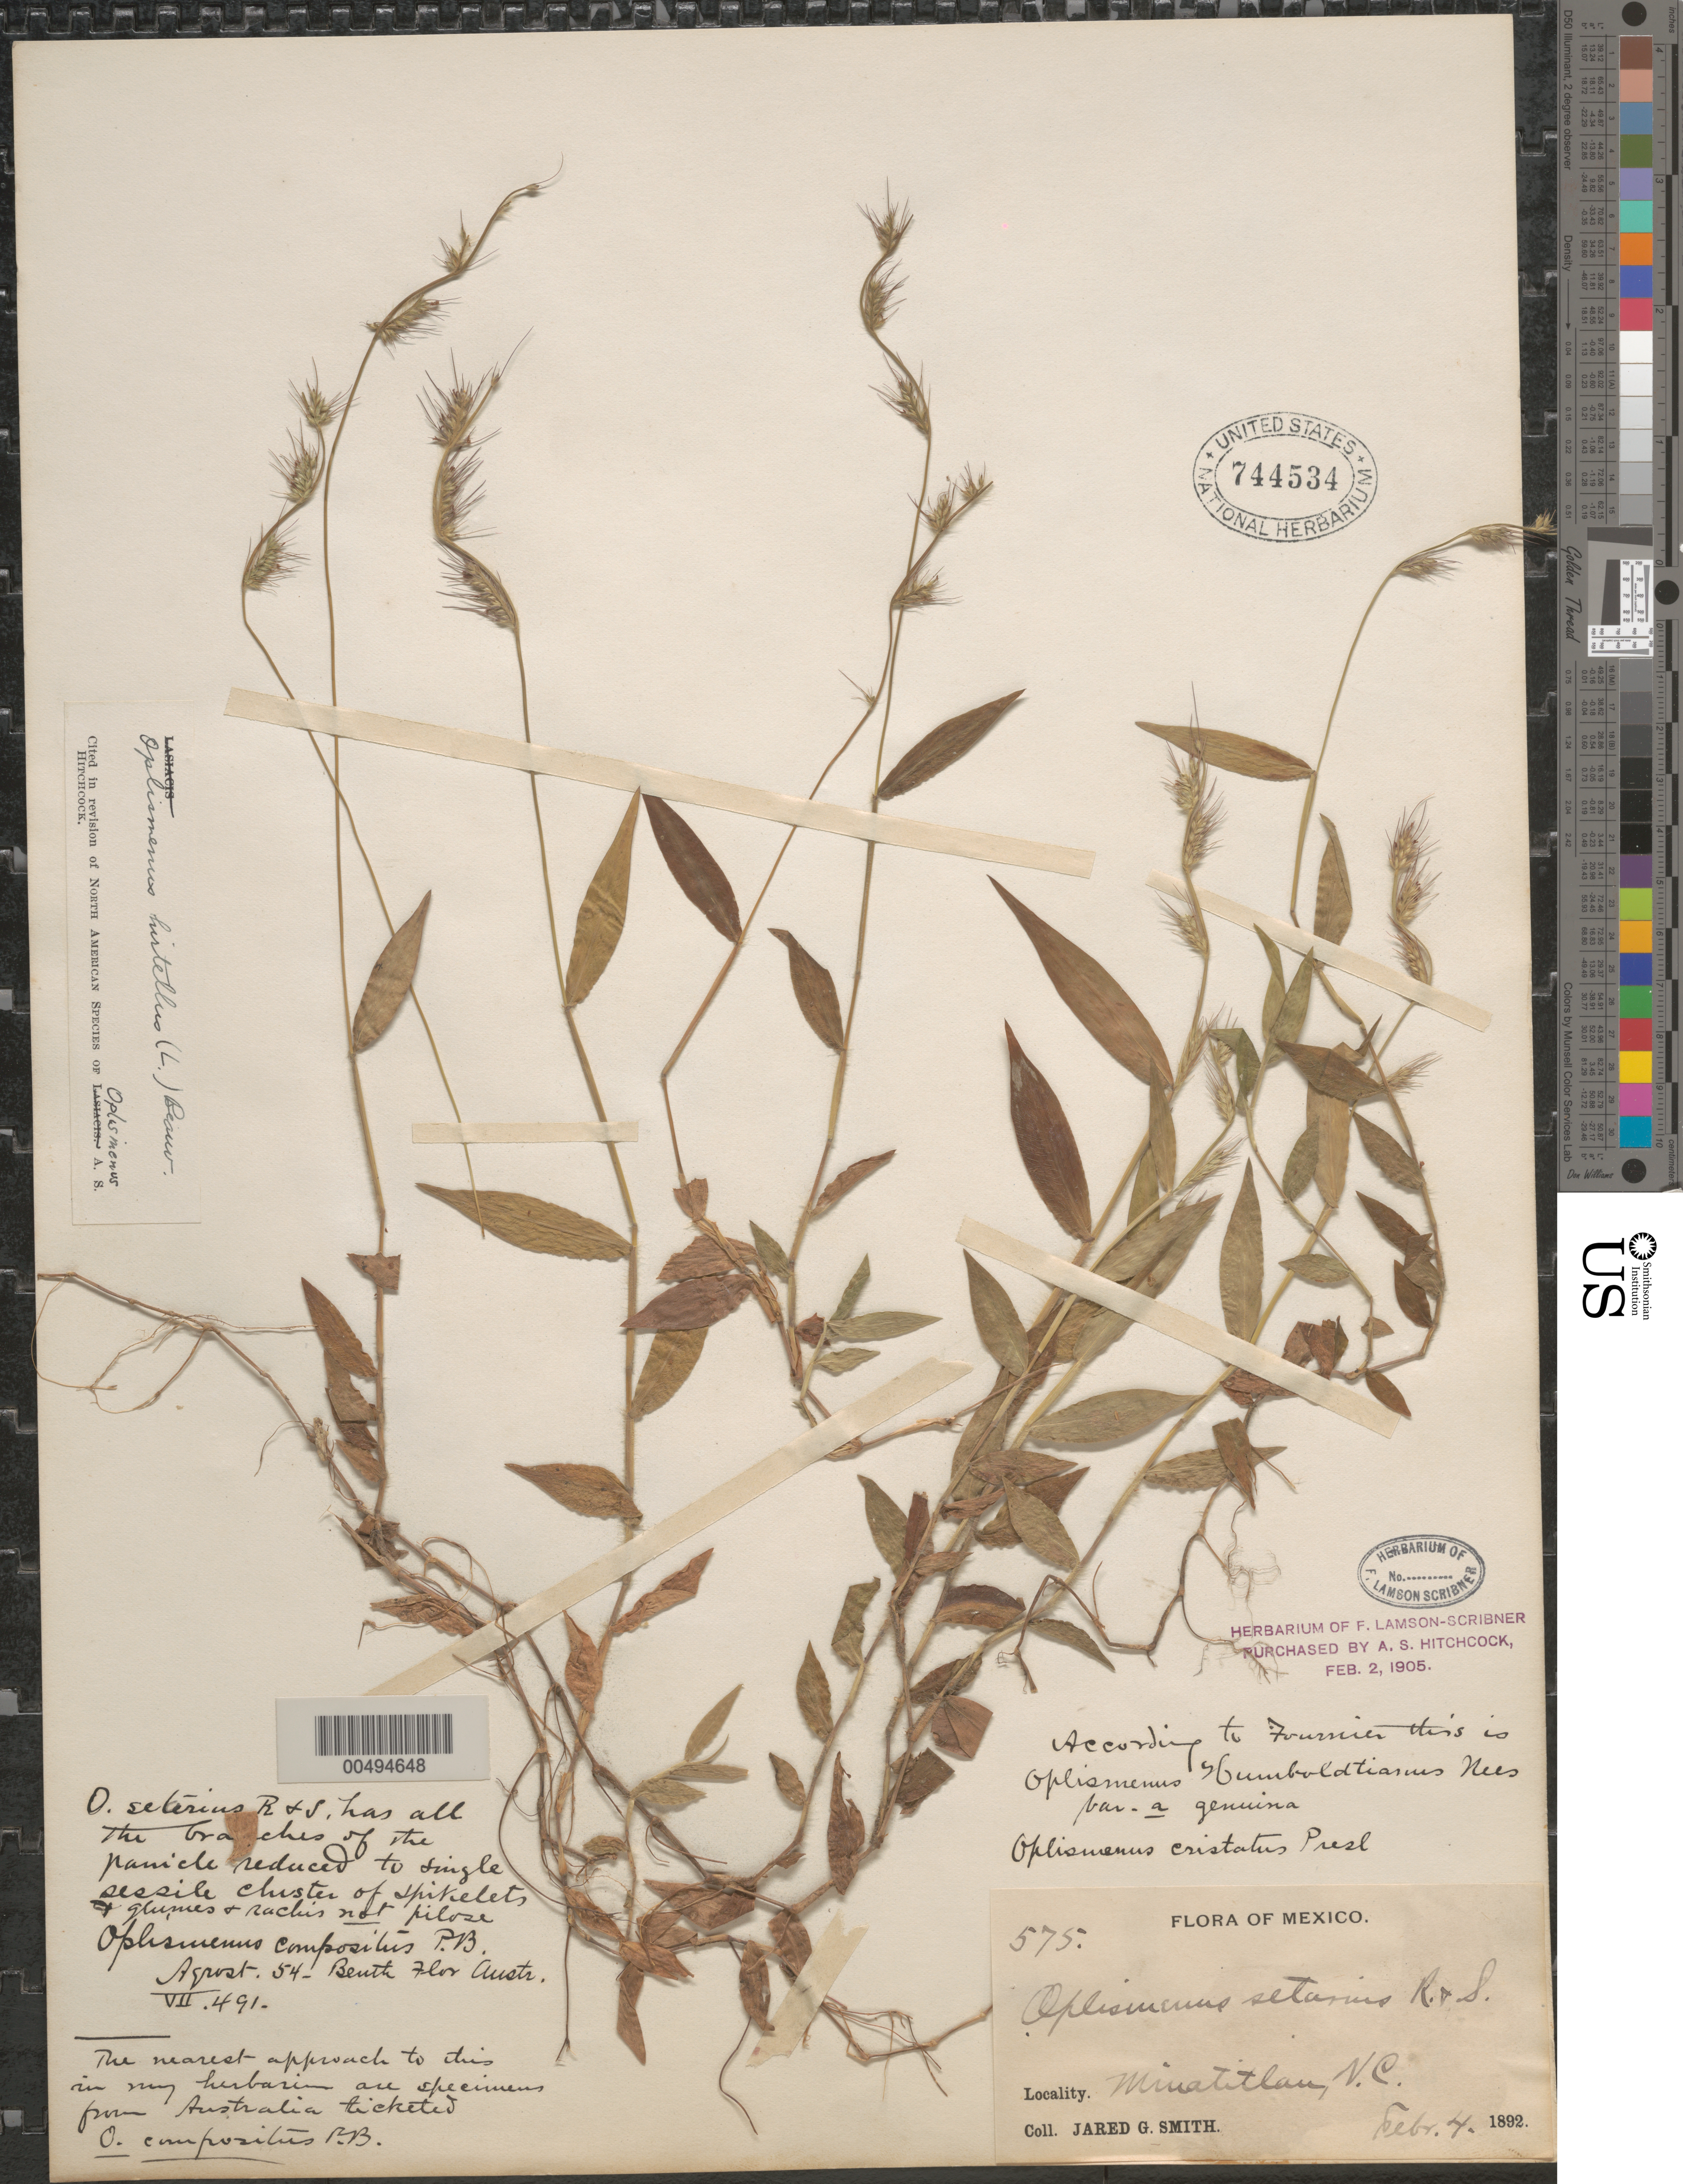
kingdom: Plantae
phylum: Tracheophyta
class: Liliopsida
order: Poales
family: Poaceae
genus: Oplismenus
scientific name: Oplismenus hirtellus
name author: (L.) P. Beauv.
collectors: J. G. Smith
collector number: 575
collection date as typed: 4 Feb 1892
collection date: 1892-02-04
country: Mexico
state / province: Veracruz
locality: Minatitlán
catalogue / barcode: US 744534